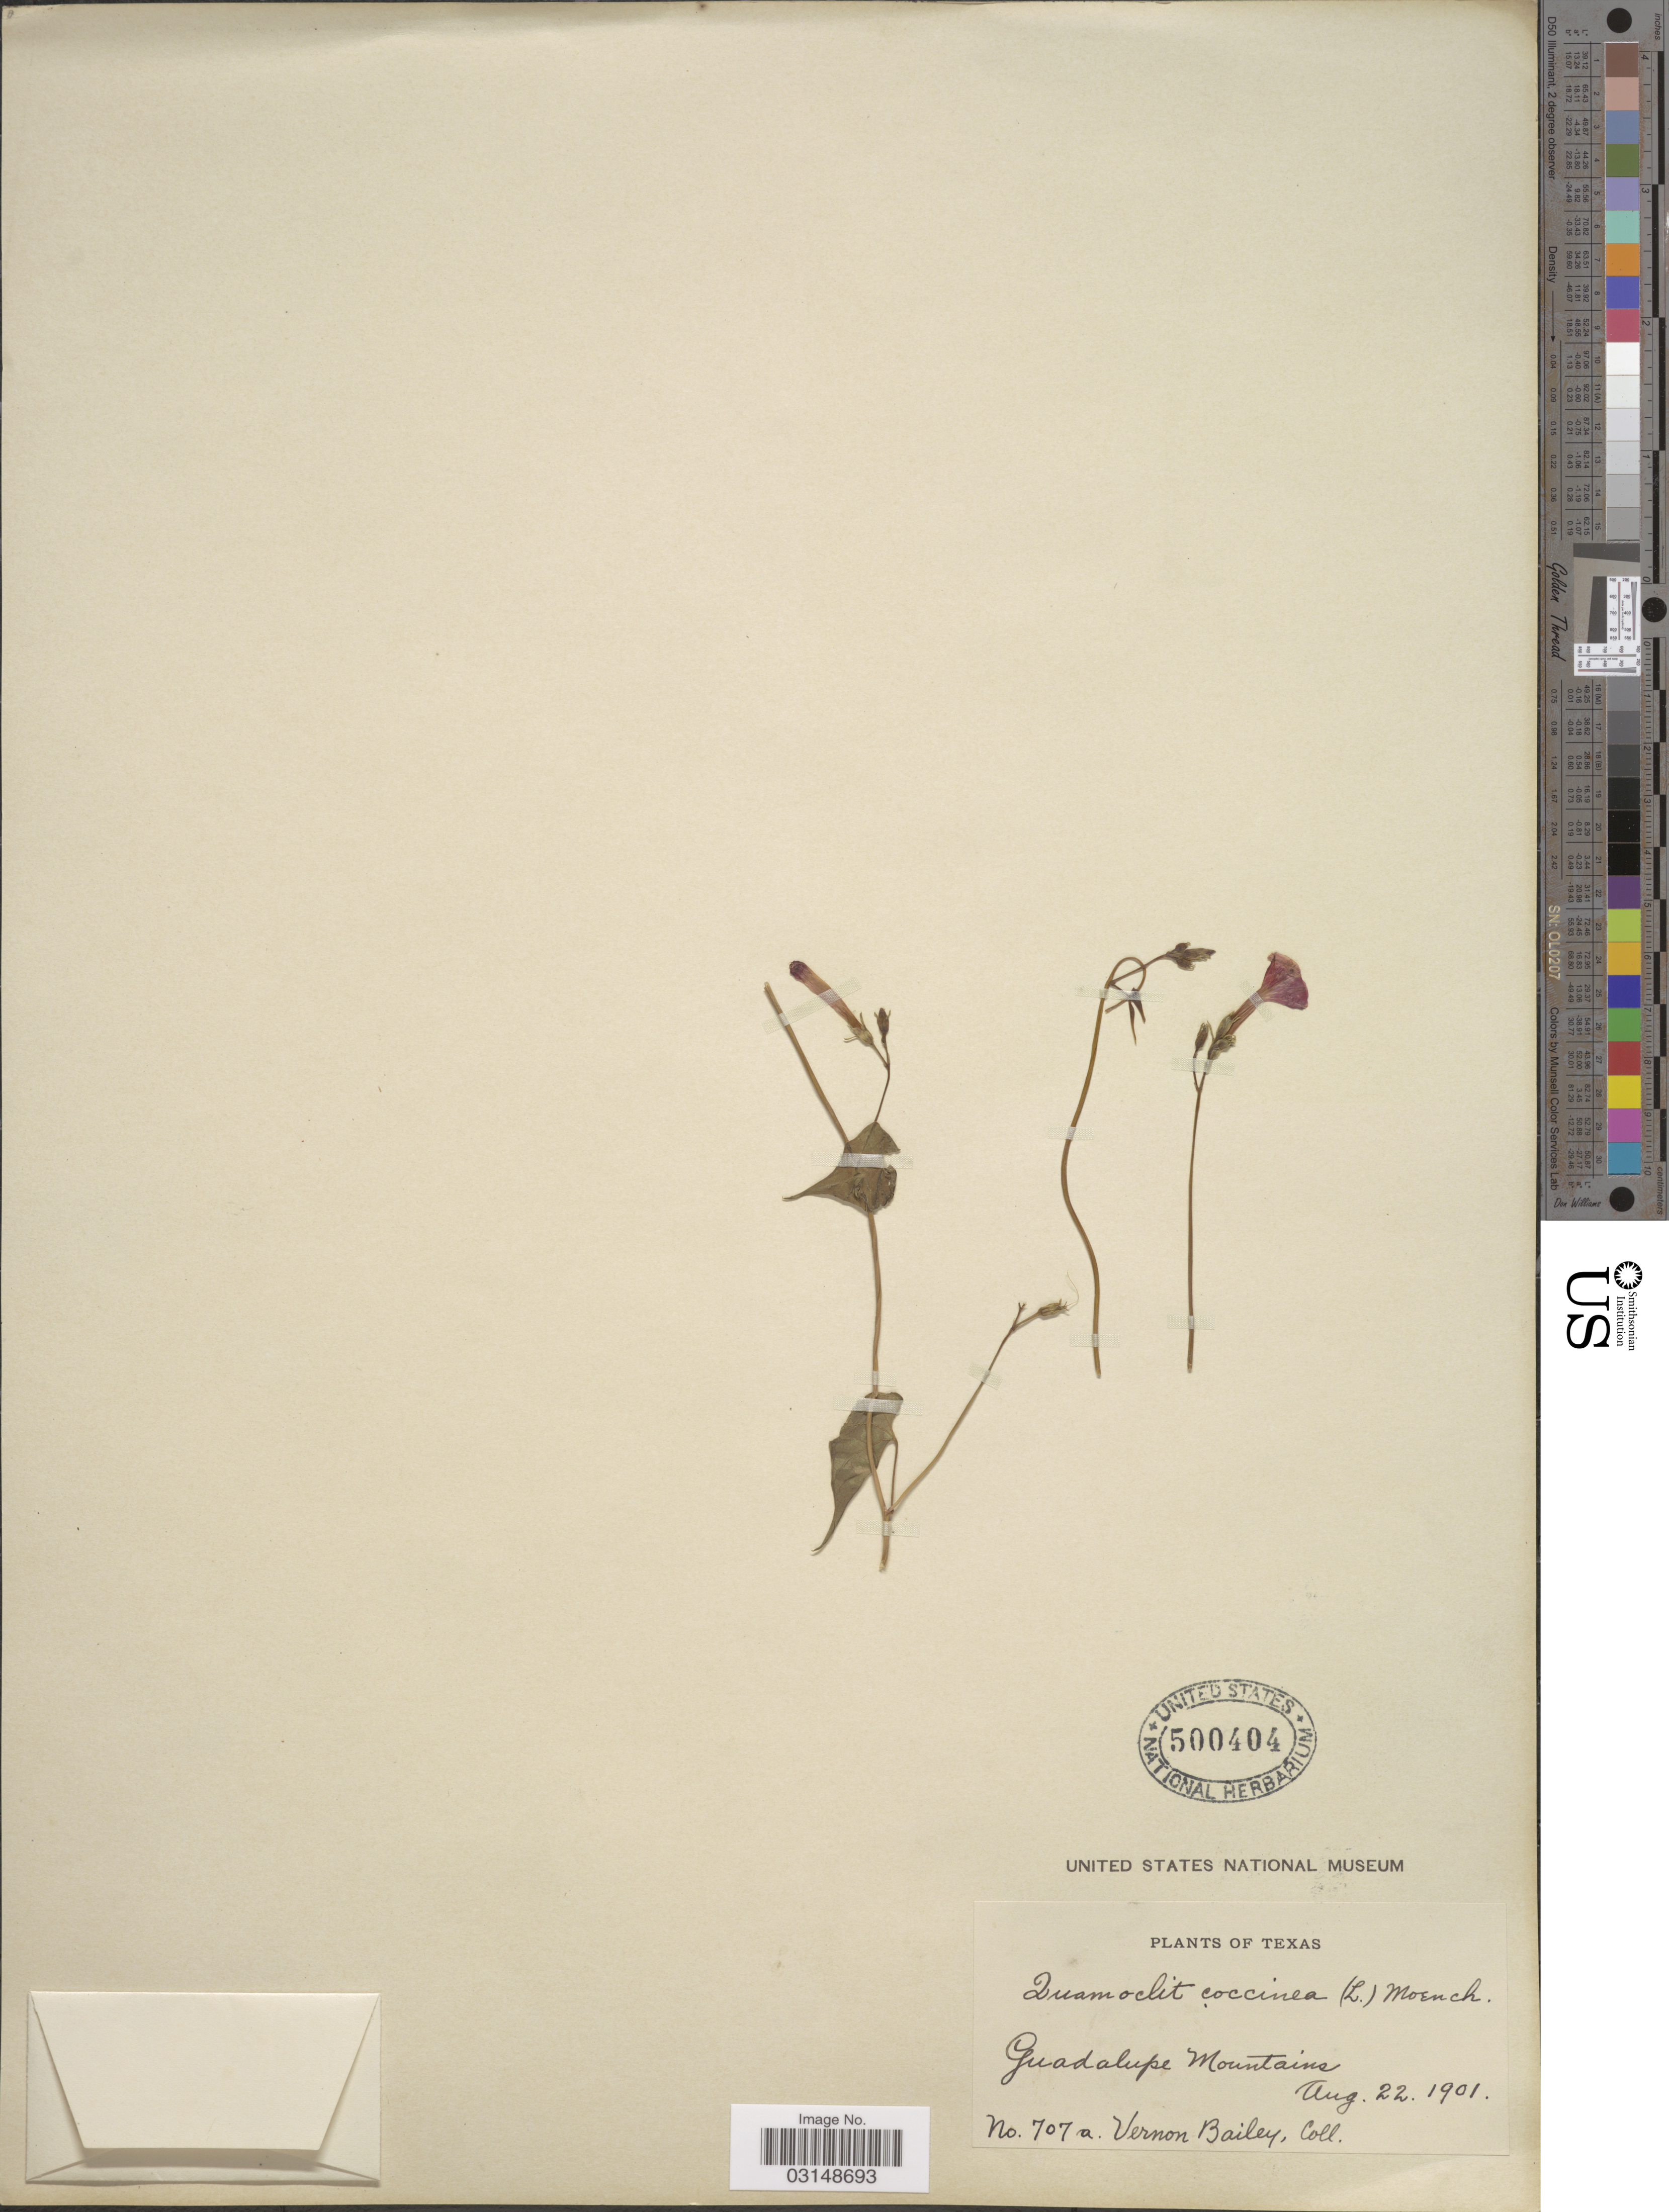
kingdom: Plantae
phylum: Tracheophyta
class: Magnoliopsida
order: Solanales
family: Convolvulaceae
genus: Ipomoea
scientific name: Ipomoea cristulata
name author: Hallier f.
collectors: V. O. Bailey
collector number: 707a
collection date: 1901-08-22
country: United States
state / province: Texas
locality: Guadalupe Mountains.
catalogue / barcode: US 500404